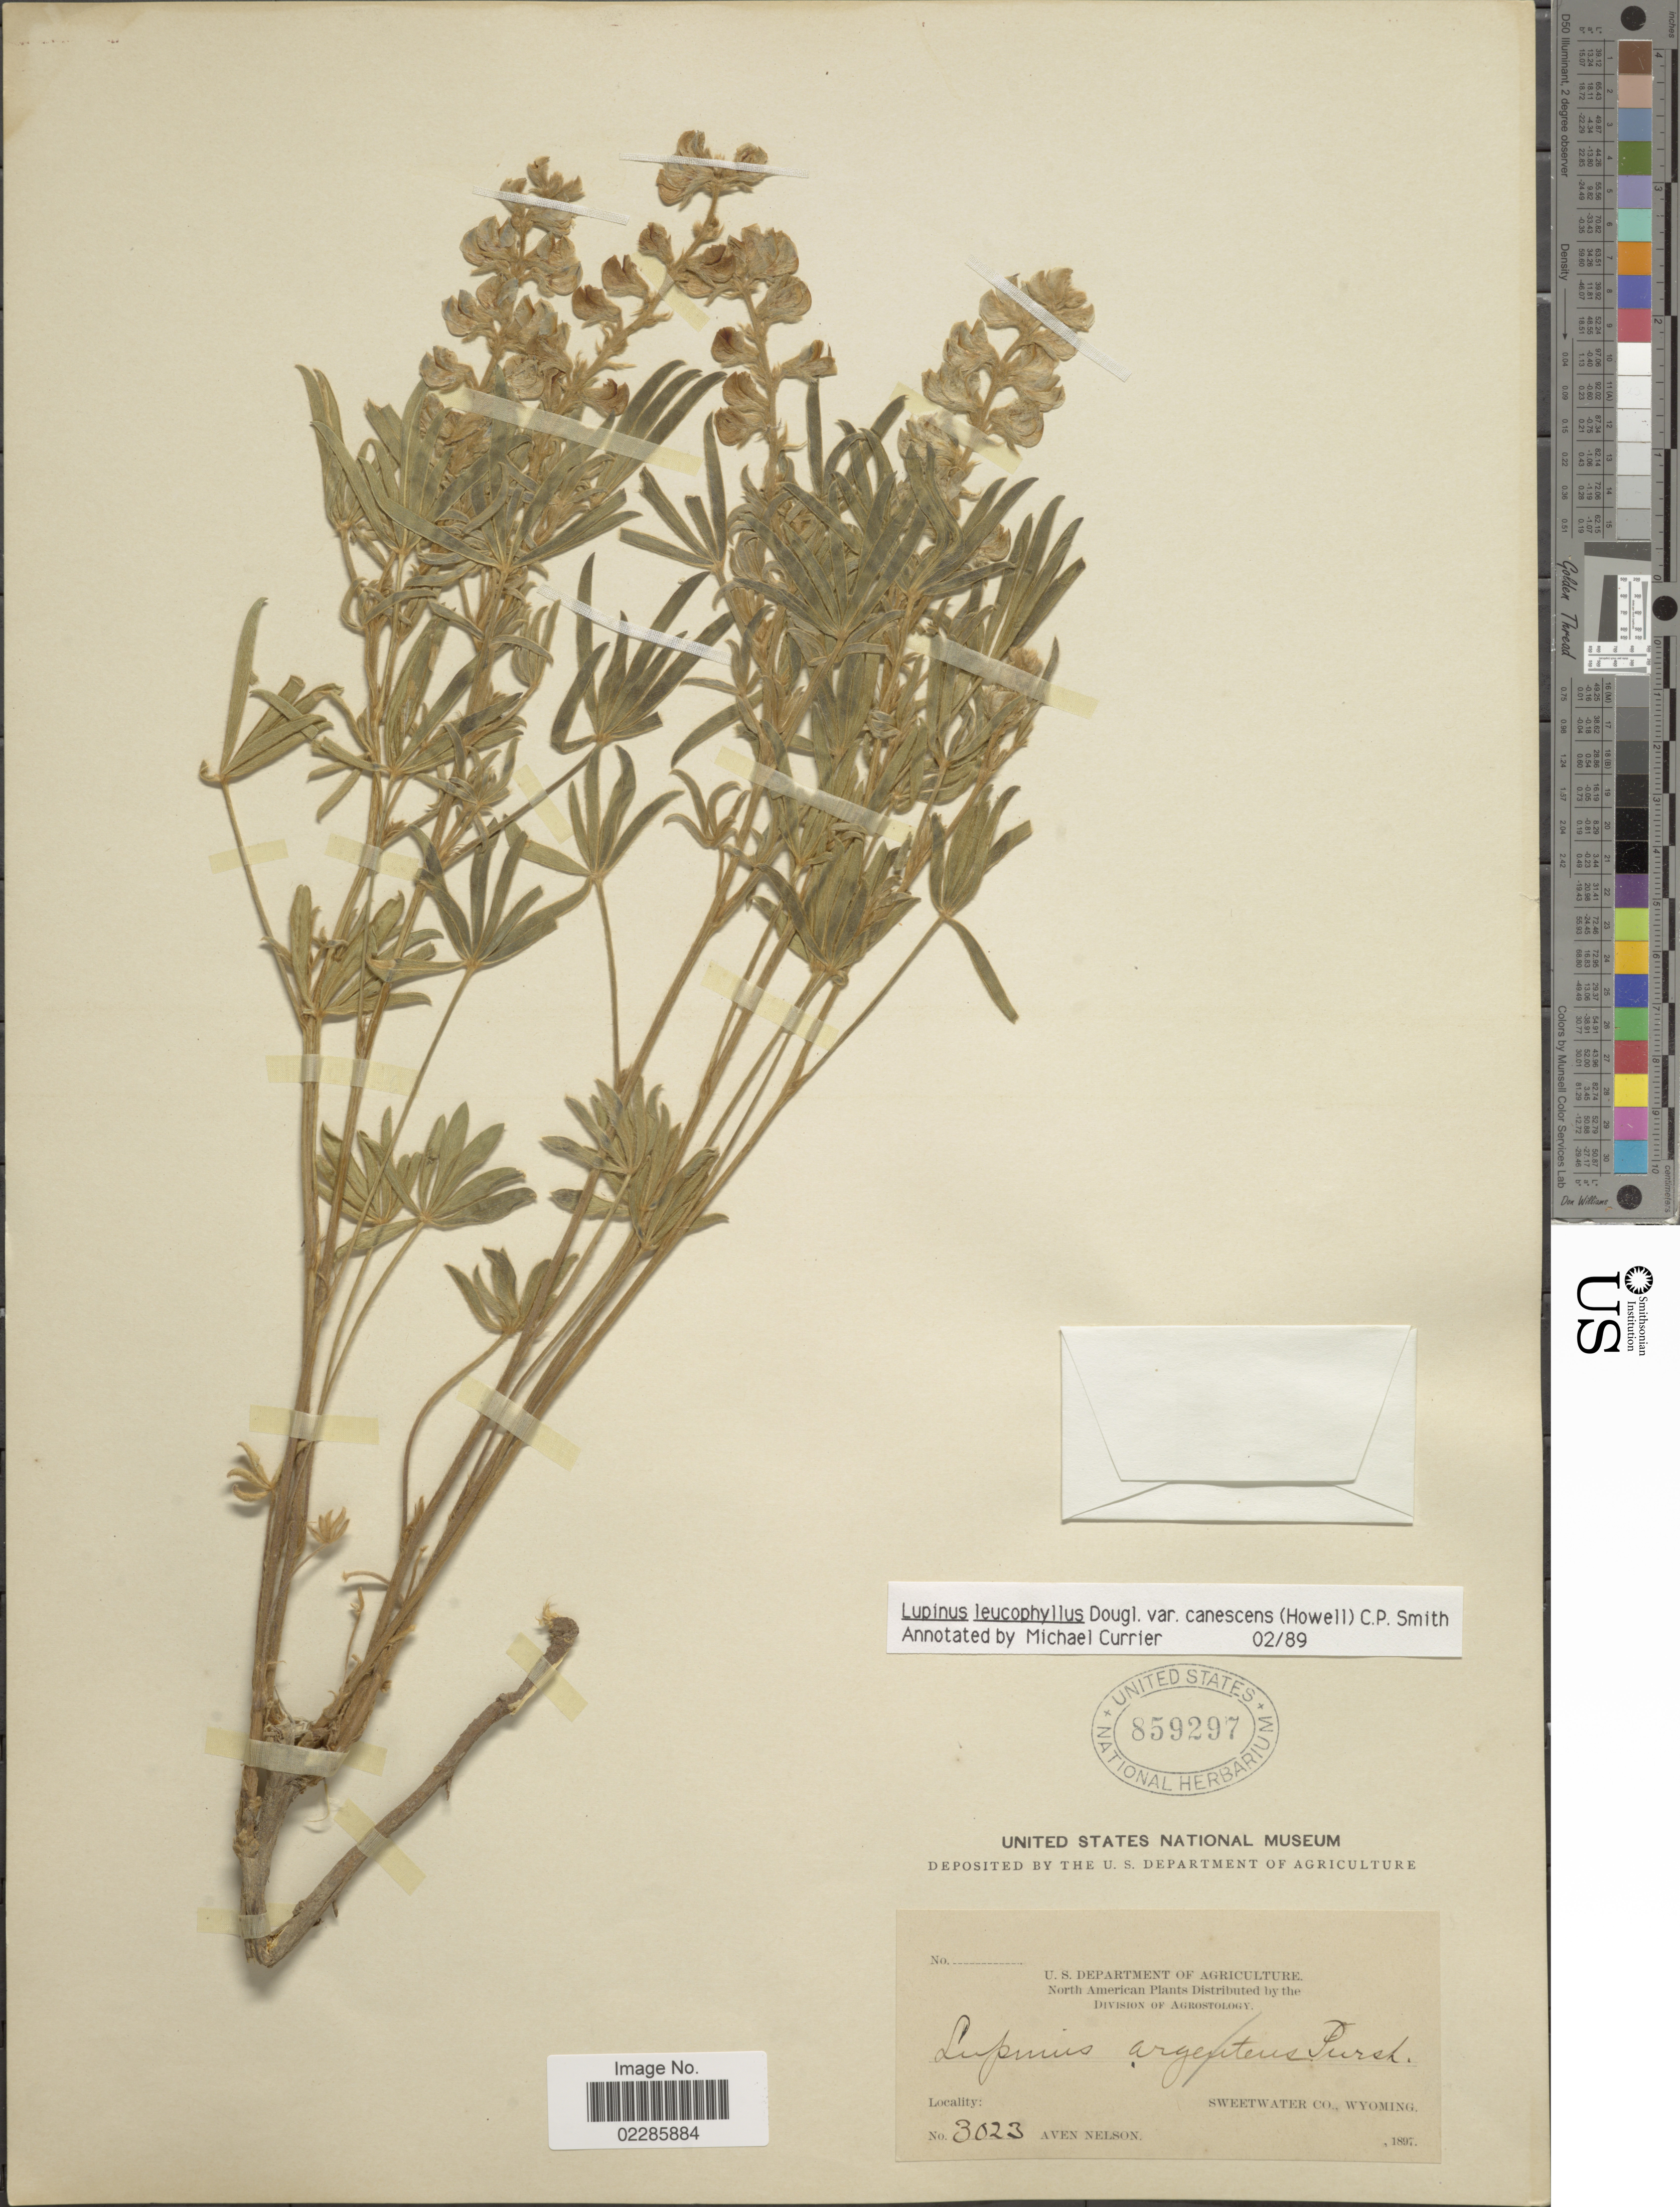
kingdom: Plantae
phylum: Tracheophyta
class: Magnoliopsida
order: Fabales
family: Fabaceae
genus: Lupinus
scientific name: Lupinus leucophyllus var. canescens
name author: (Howell) C.P. Sm.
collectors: A. Nelson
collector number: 3023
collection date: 1897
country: United States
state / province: Wyoming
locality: Sweetwater Co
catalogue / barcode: US 859297